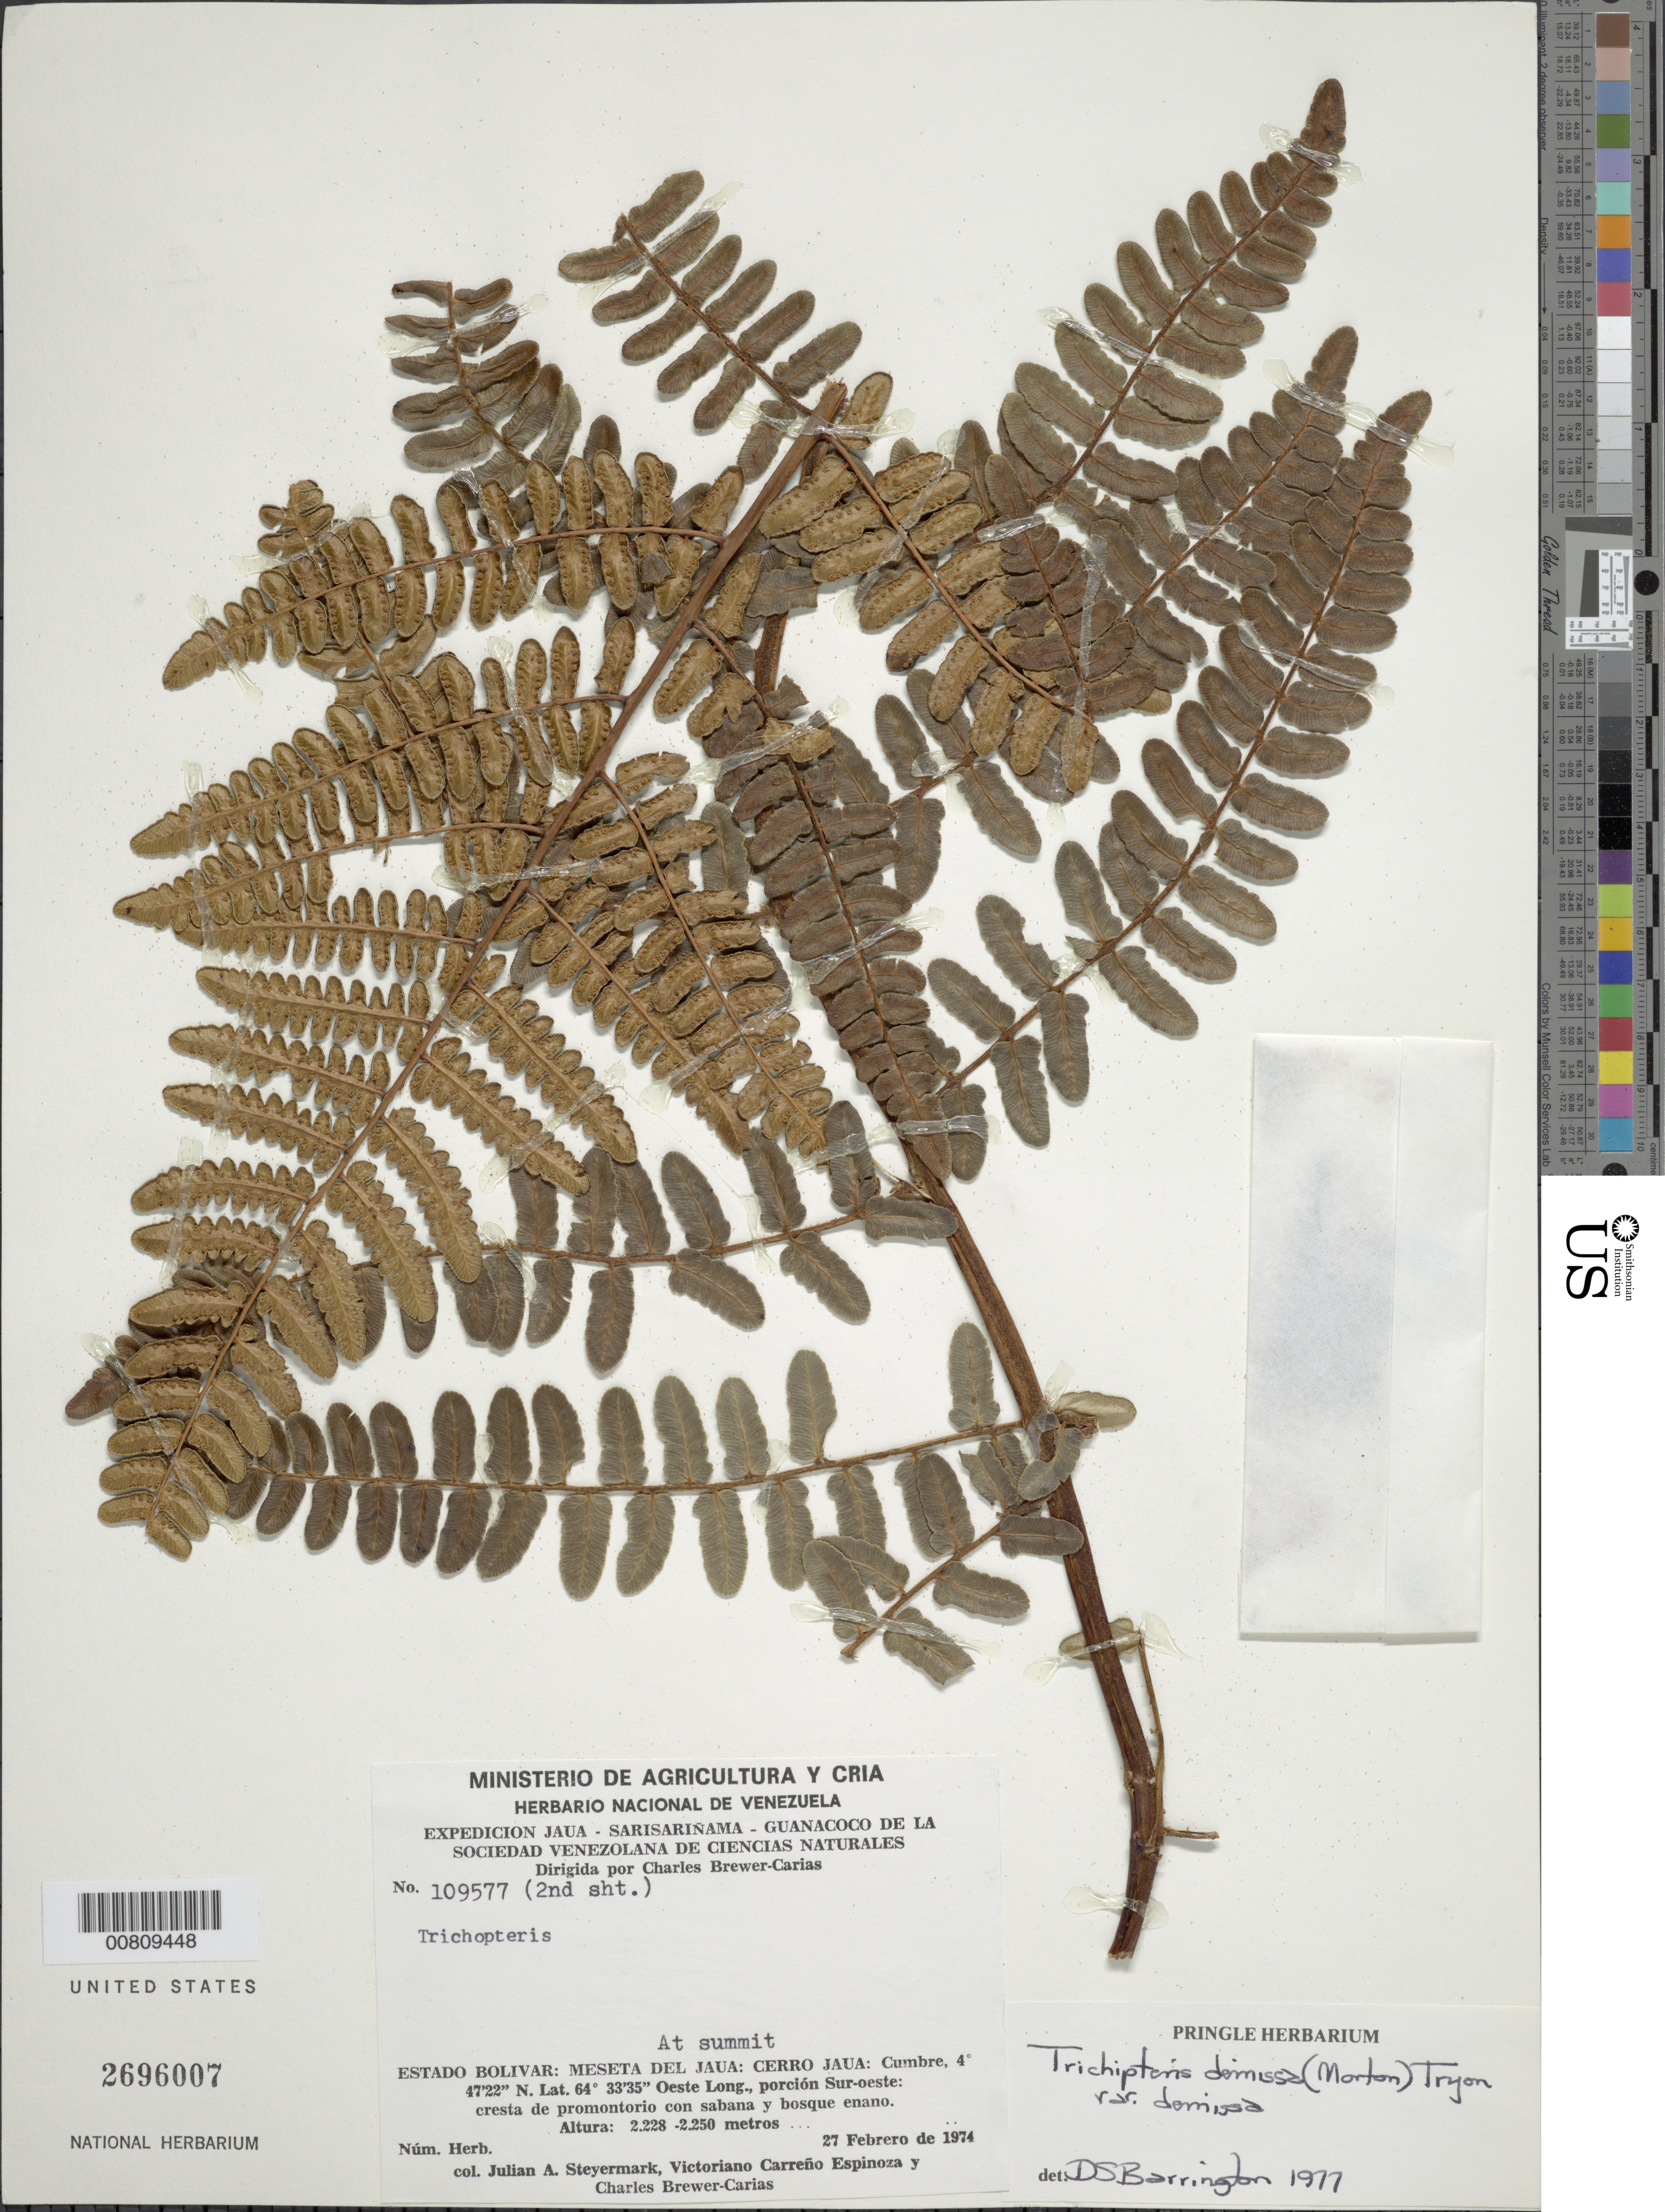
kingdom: Plantae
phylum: Tracheophyta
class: Polypodiopsida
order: Cyatheales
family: Cyatheaceae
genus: Cyathea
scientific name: Cyathea demissa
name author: (C.V. Morton) A.R. Sm. ex Lellinger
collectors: J. Steyermark, V. Carreño E. & C. Brewer-Carias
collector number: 109577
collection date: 1974-02-27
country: Venezuela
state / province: Bolivar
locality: Jaua - Sarisariñama - Guanacoco de la sociedad Venezolana de Ciencias Naturales. Estado Blovar: Meseta del Jaua: Cero Jaua: Cumbre, porción Sur-oeste: cresta de promontorio con sabana y bosque enano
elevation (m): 2228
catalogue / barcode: US 2696007